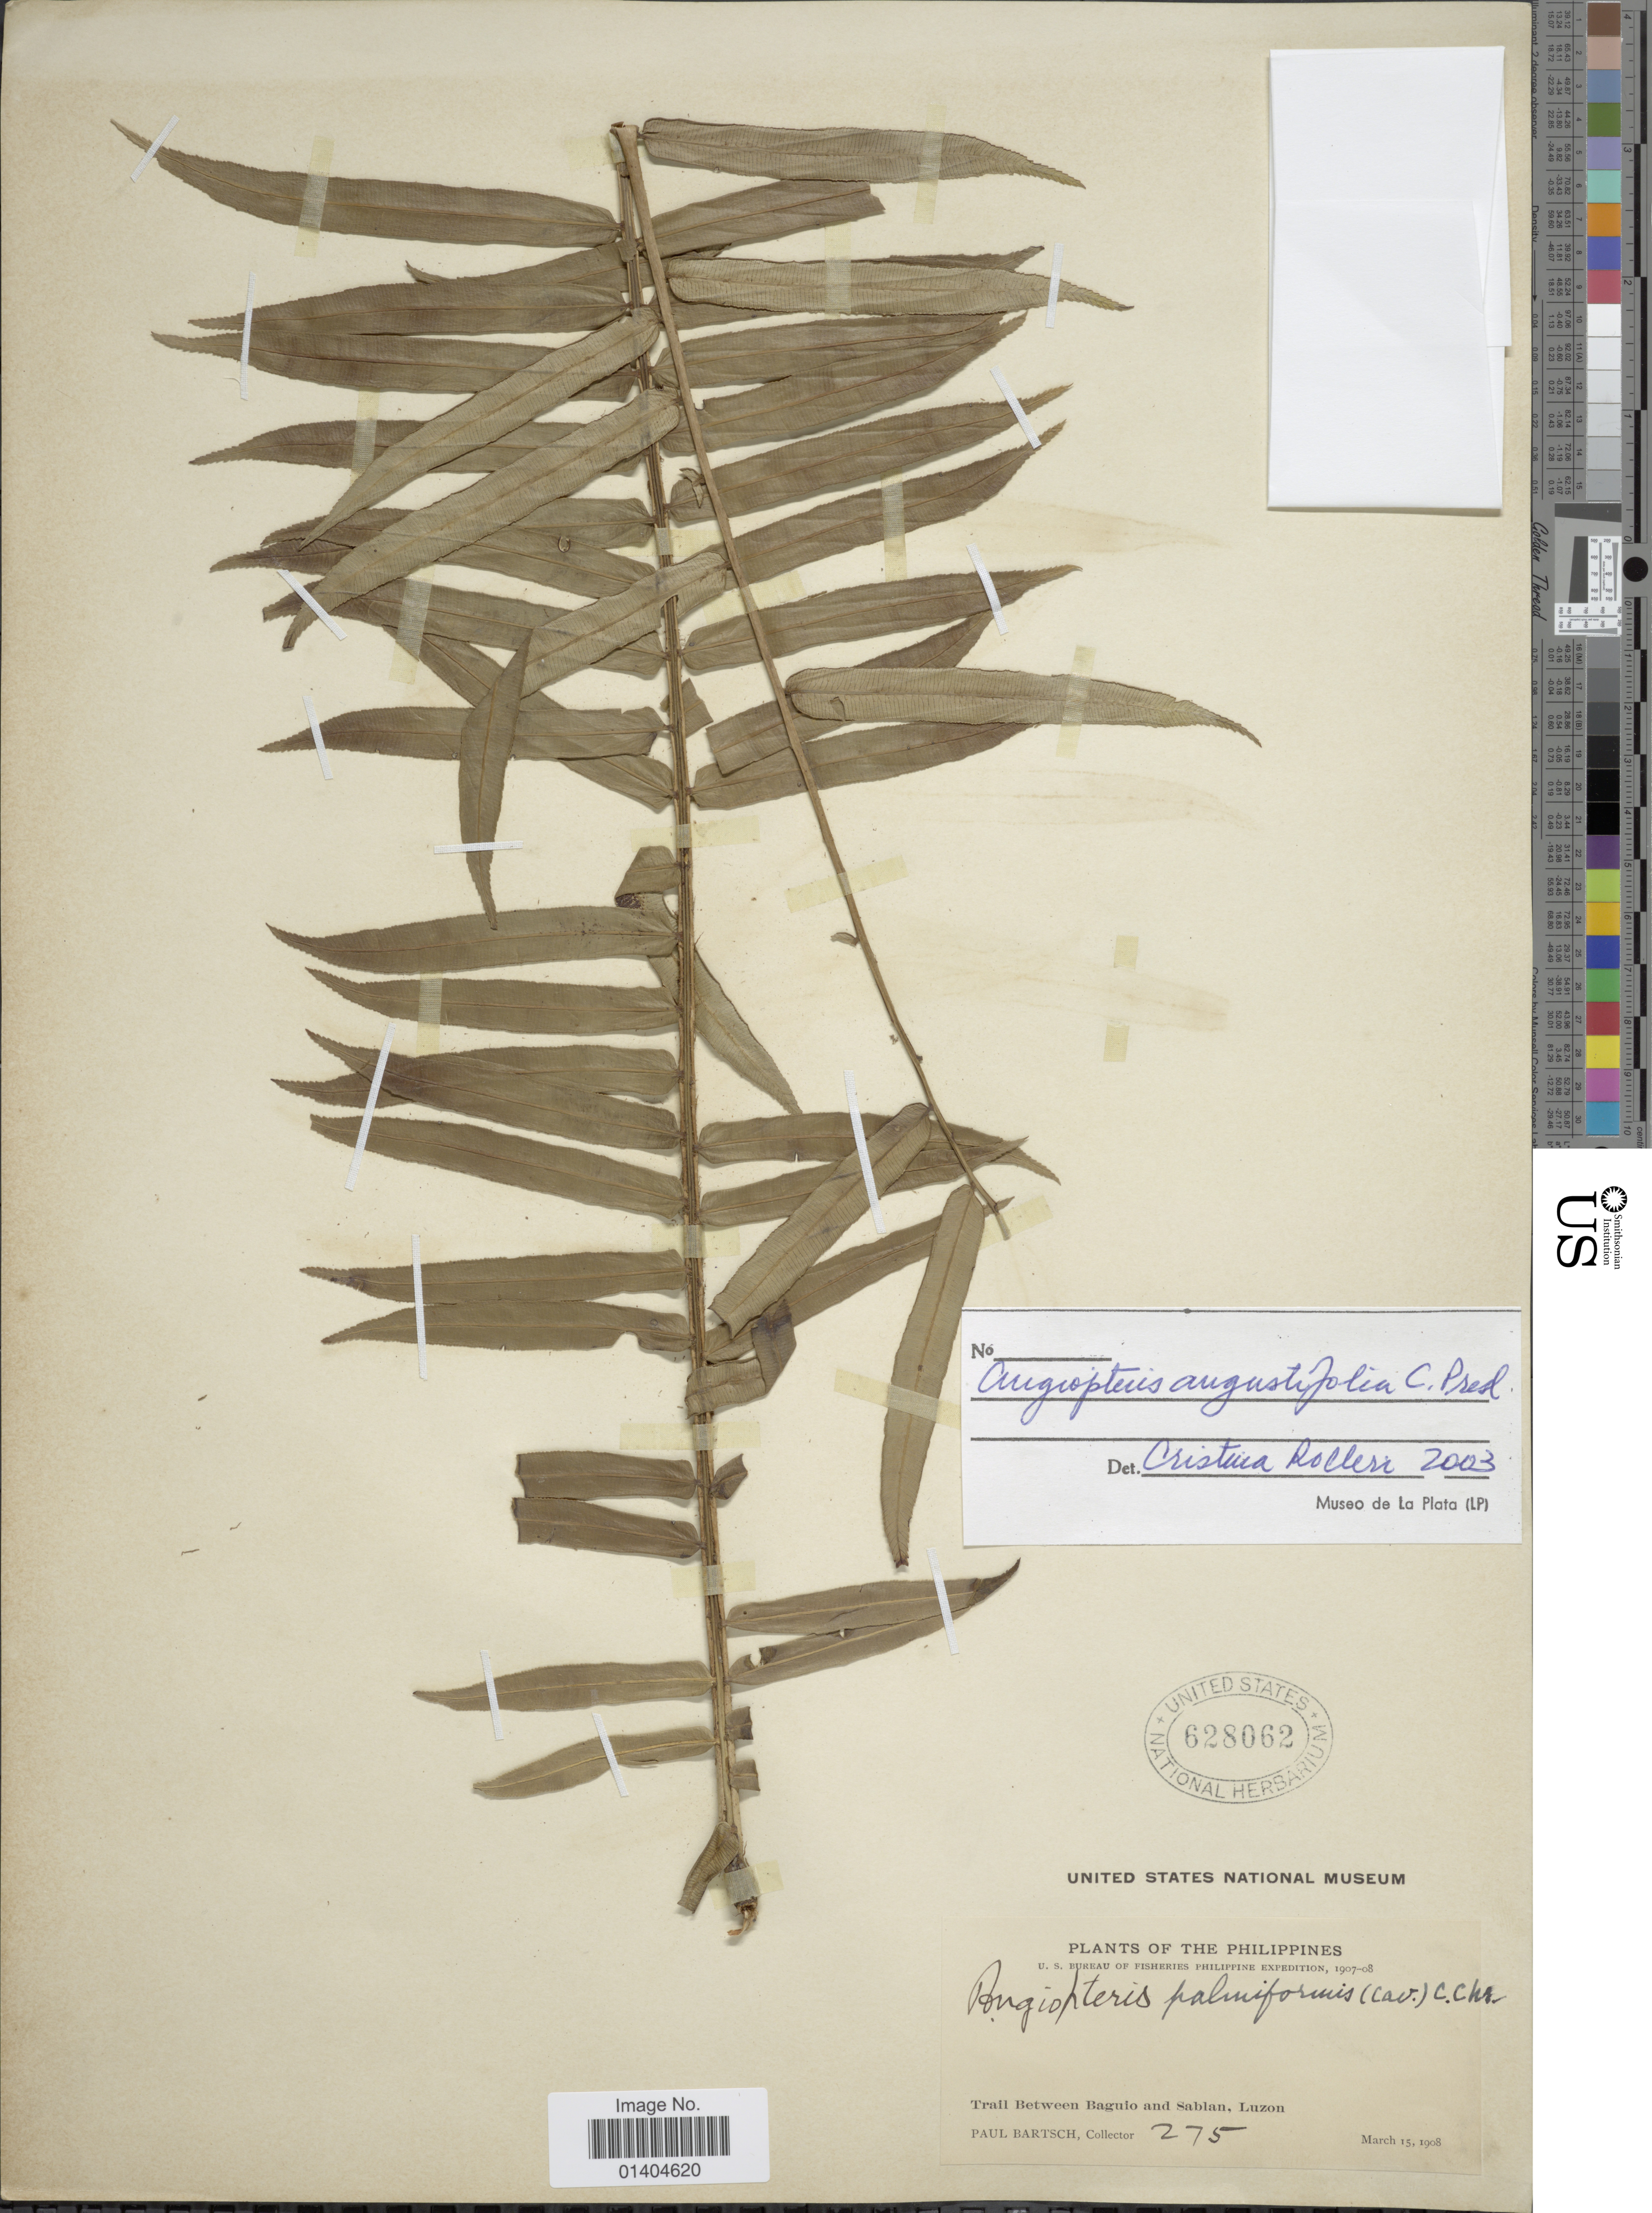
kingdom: Plantae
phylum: Tracheophyta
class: Polypodiopsida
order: Marattiales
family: Marattiaceae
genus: Angiopteris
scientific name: Angiopteris angustifolia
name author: C. Presl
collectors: P. Bartsch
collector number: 275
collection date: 1908-03-15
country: Philippines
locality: Trail between Bagulo and Sablan, Luzon.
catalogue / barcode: US 628062